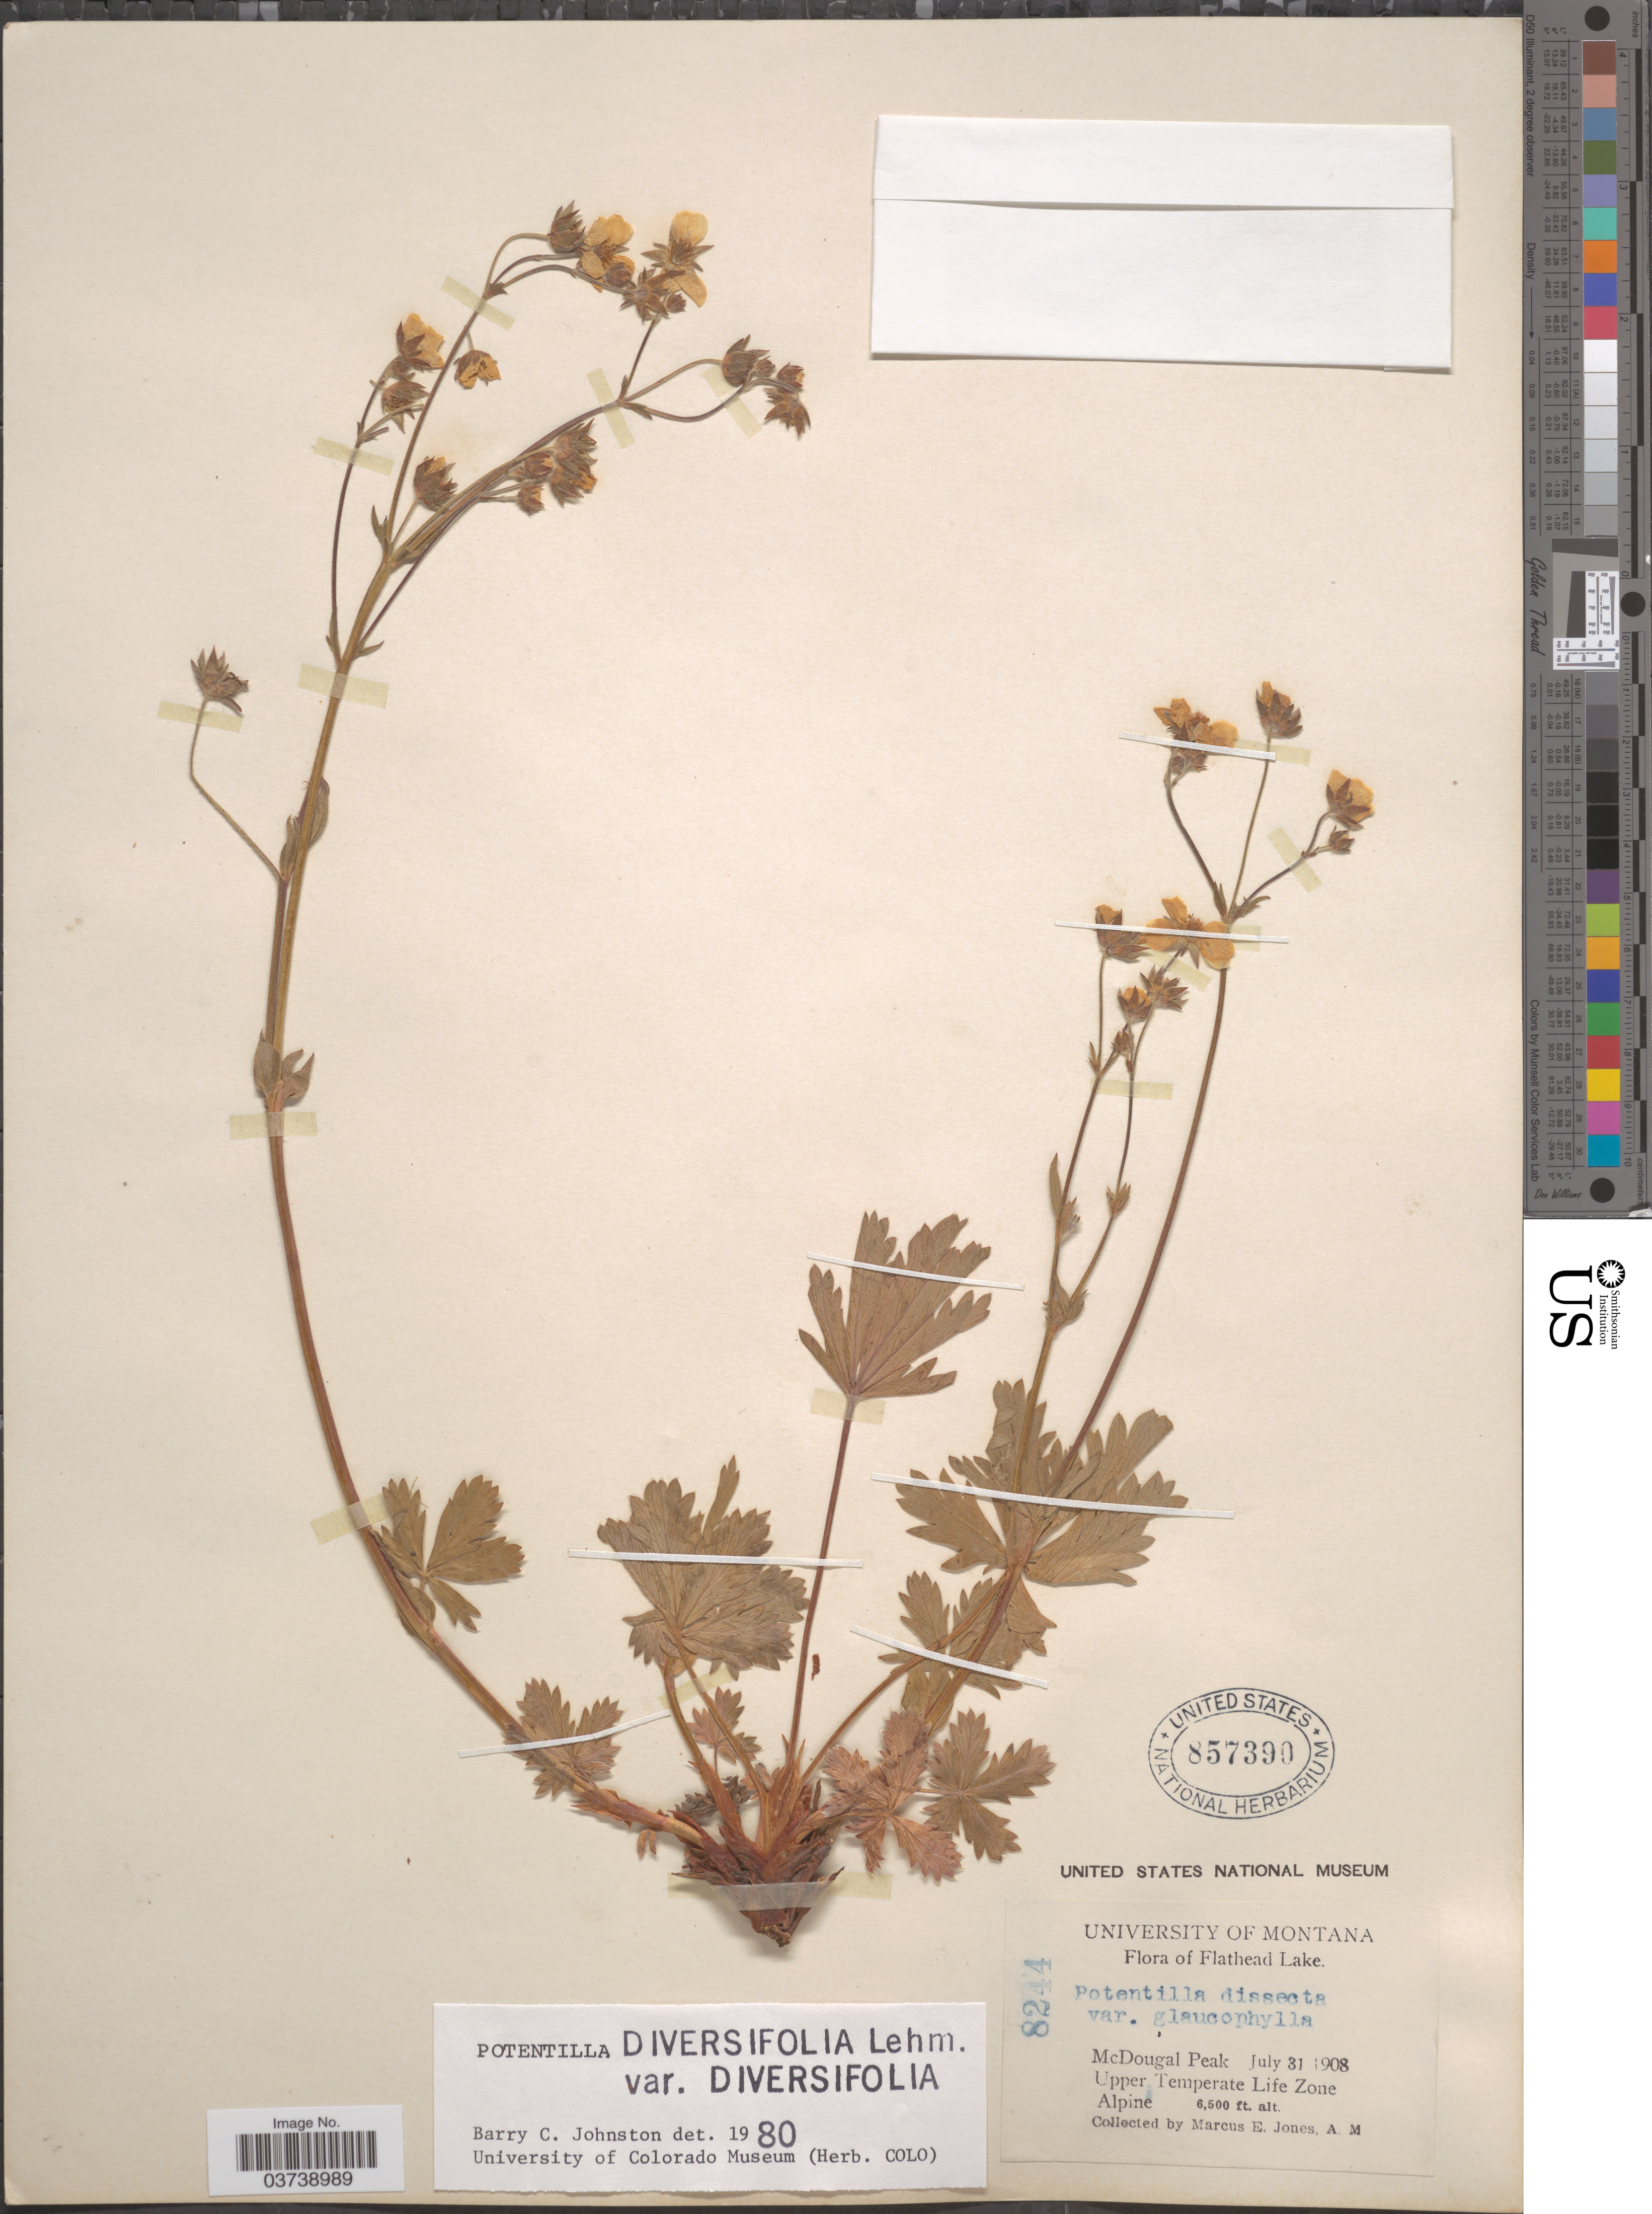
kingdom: Plantae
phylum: Tracheophyta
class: Magnoliopsida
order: Rosales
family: Rosaceae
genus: Potentilla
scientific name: Potentilla diversifolia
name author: Lehm.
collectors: M. E. Jones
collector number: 8244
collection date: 1908-07-31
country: United States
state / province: Montana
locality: Flathead Lake. McDougal Peak. Upper Temperate Life Zone.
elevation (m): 1981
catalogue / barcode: US 857390